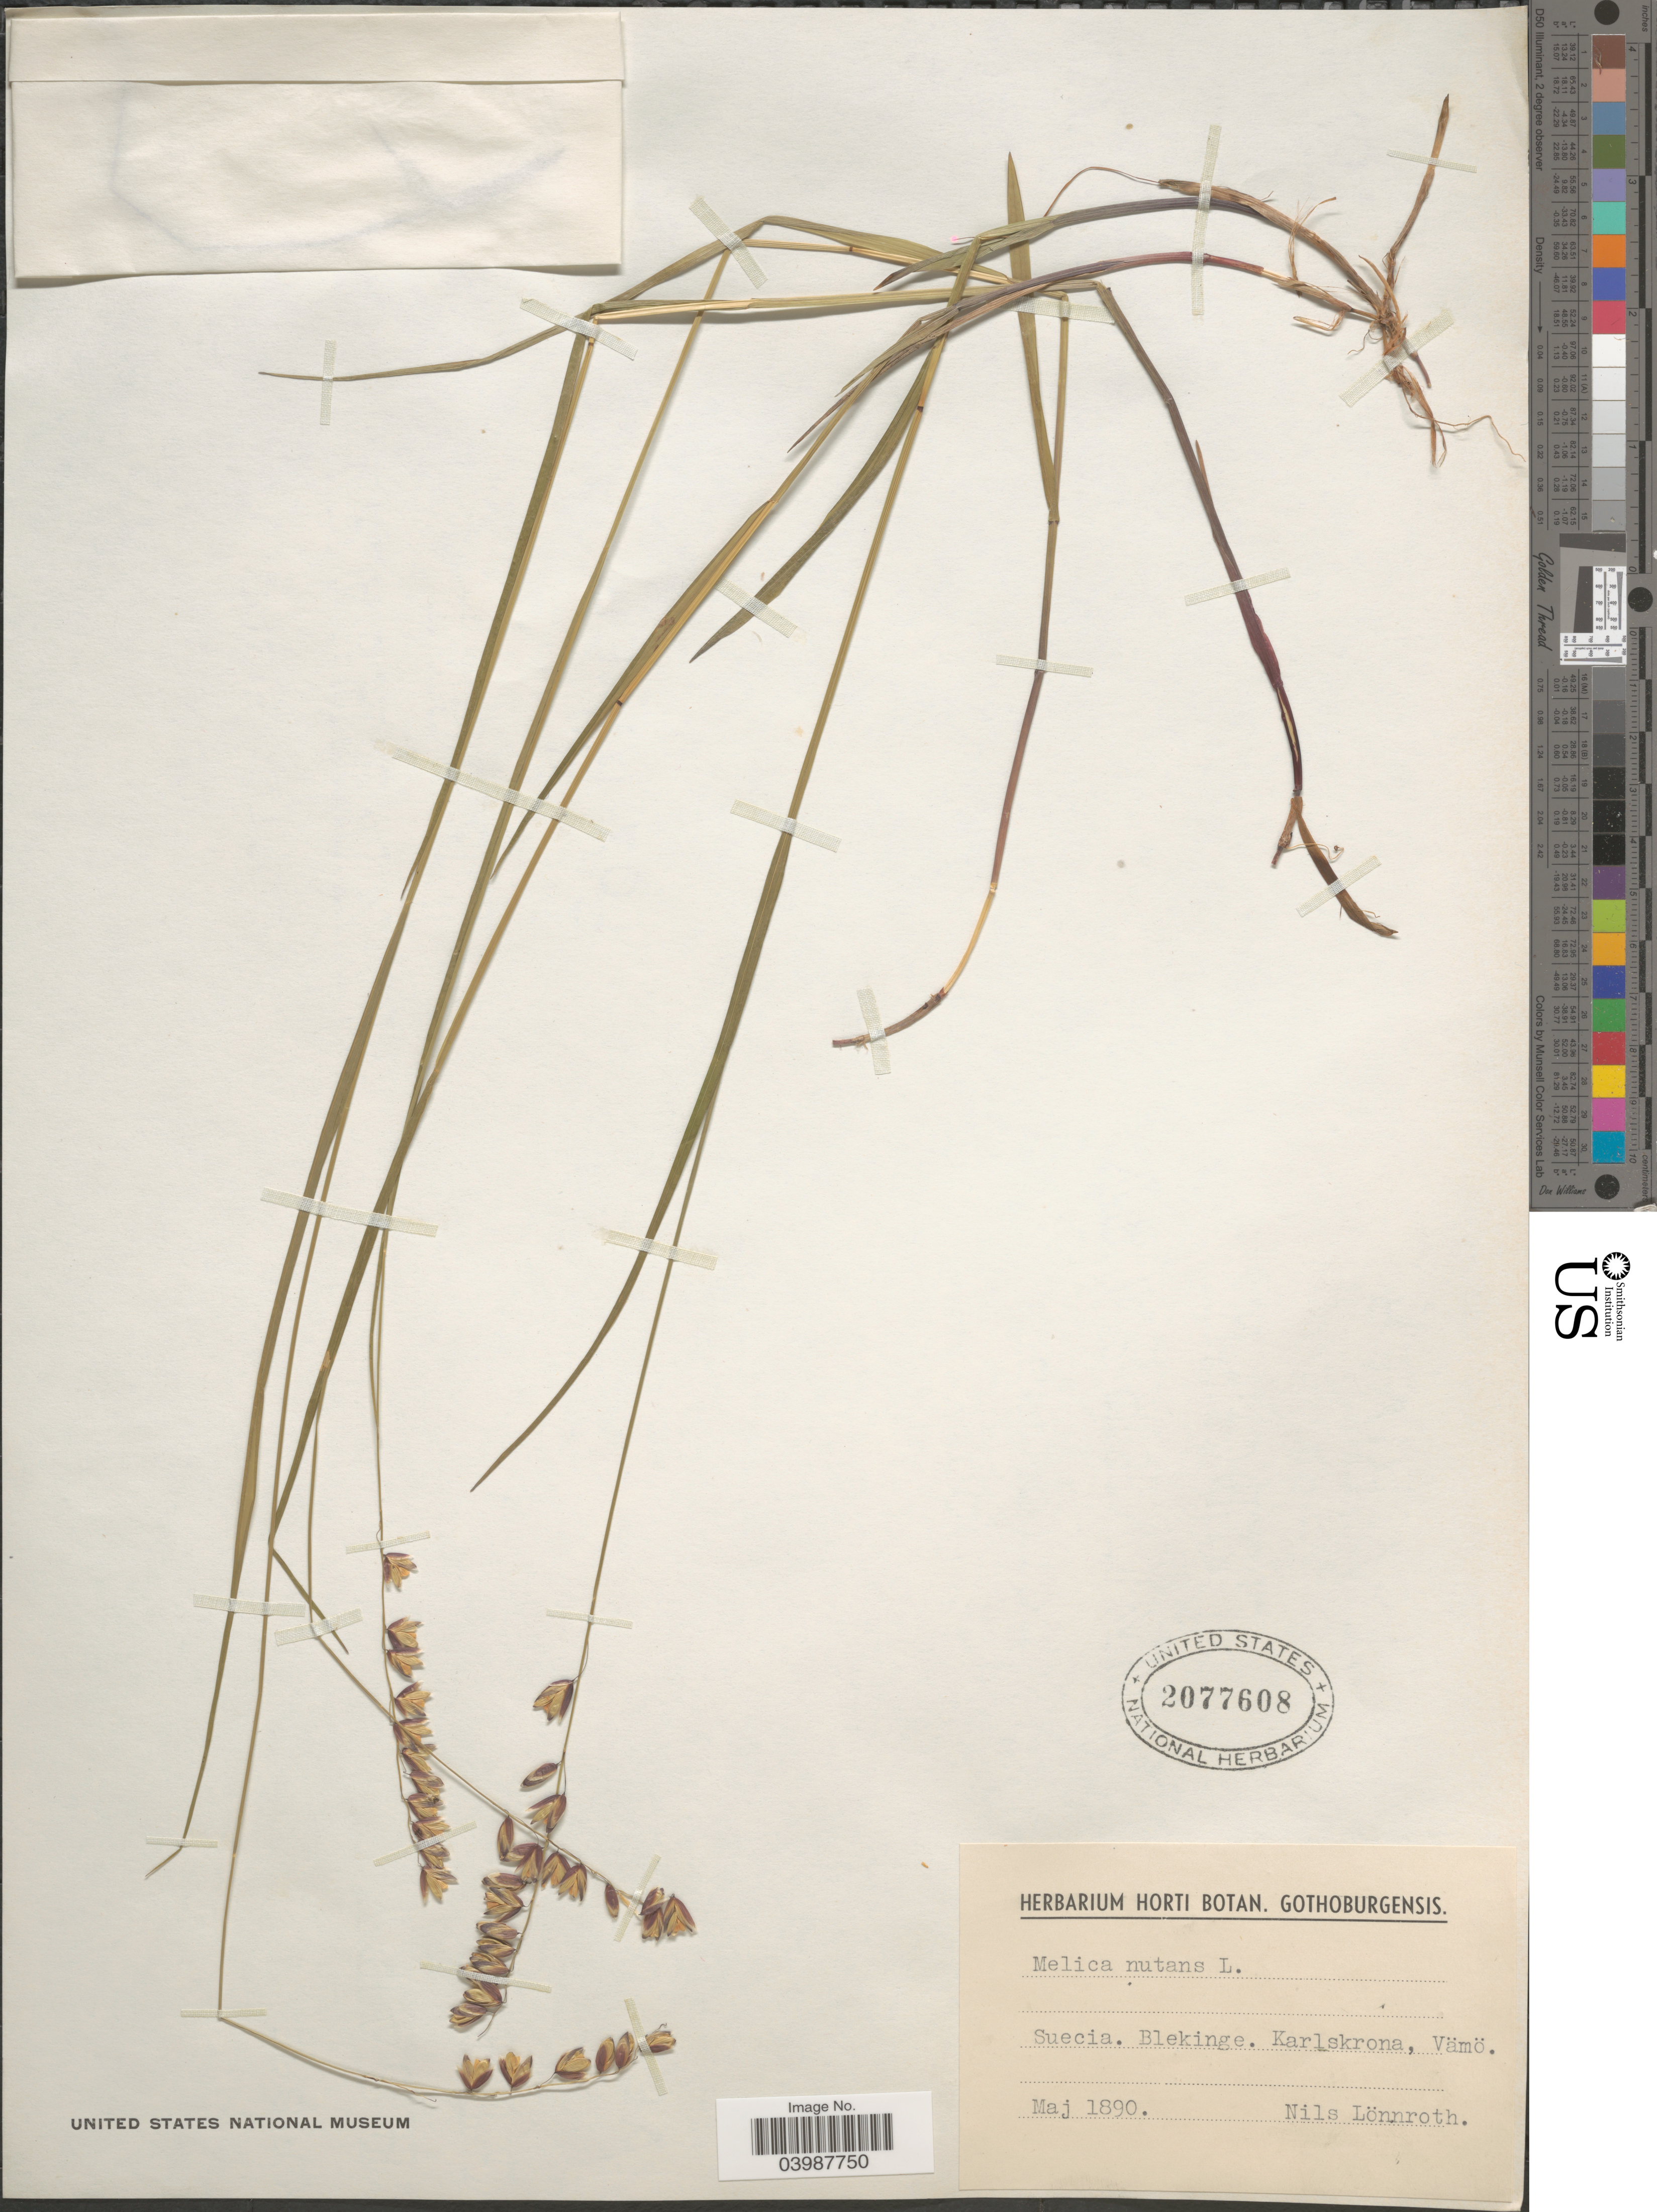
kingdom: Plantae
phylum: Tracheophyta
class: Liliopsida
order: Poales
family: Poaceae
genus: Melica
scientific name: Melica nutans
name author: L.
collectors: N. Lönnroth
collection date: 1890-05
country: Sweden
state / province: Blekinge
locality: Karlskrona, Vämö.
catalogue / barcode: US 2077608